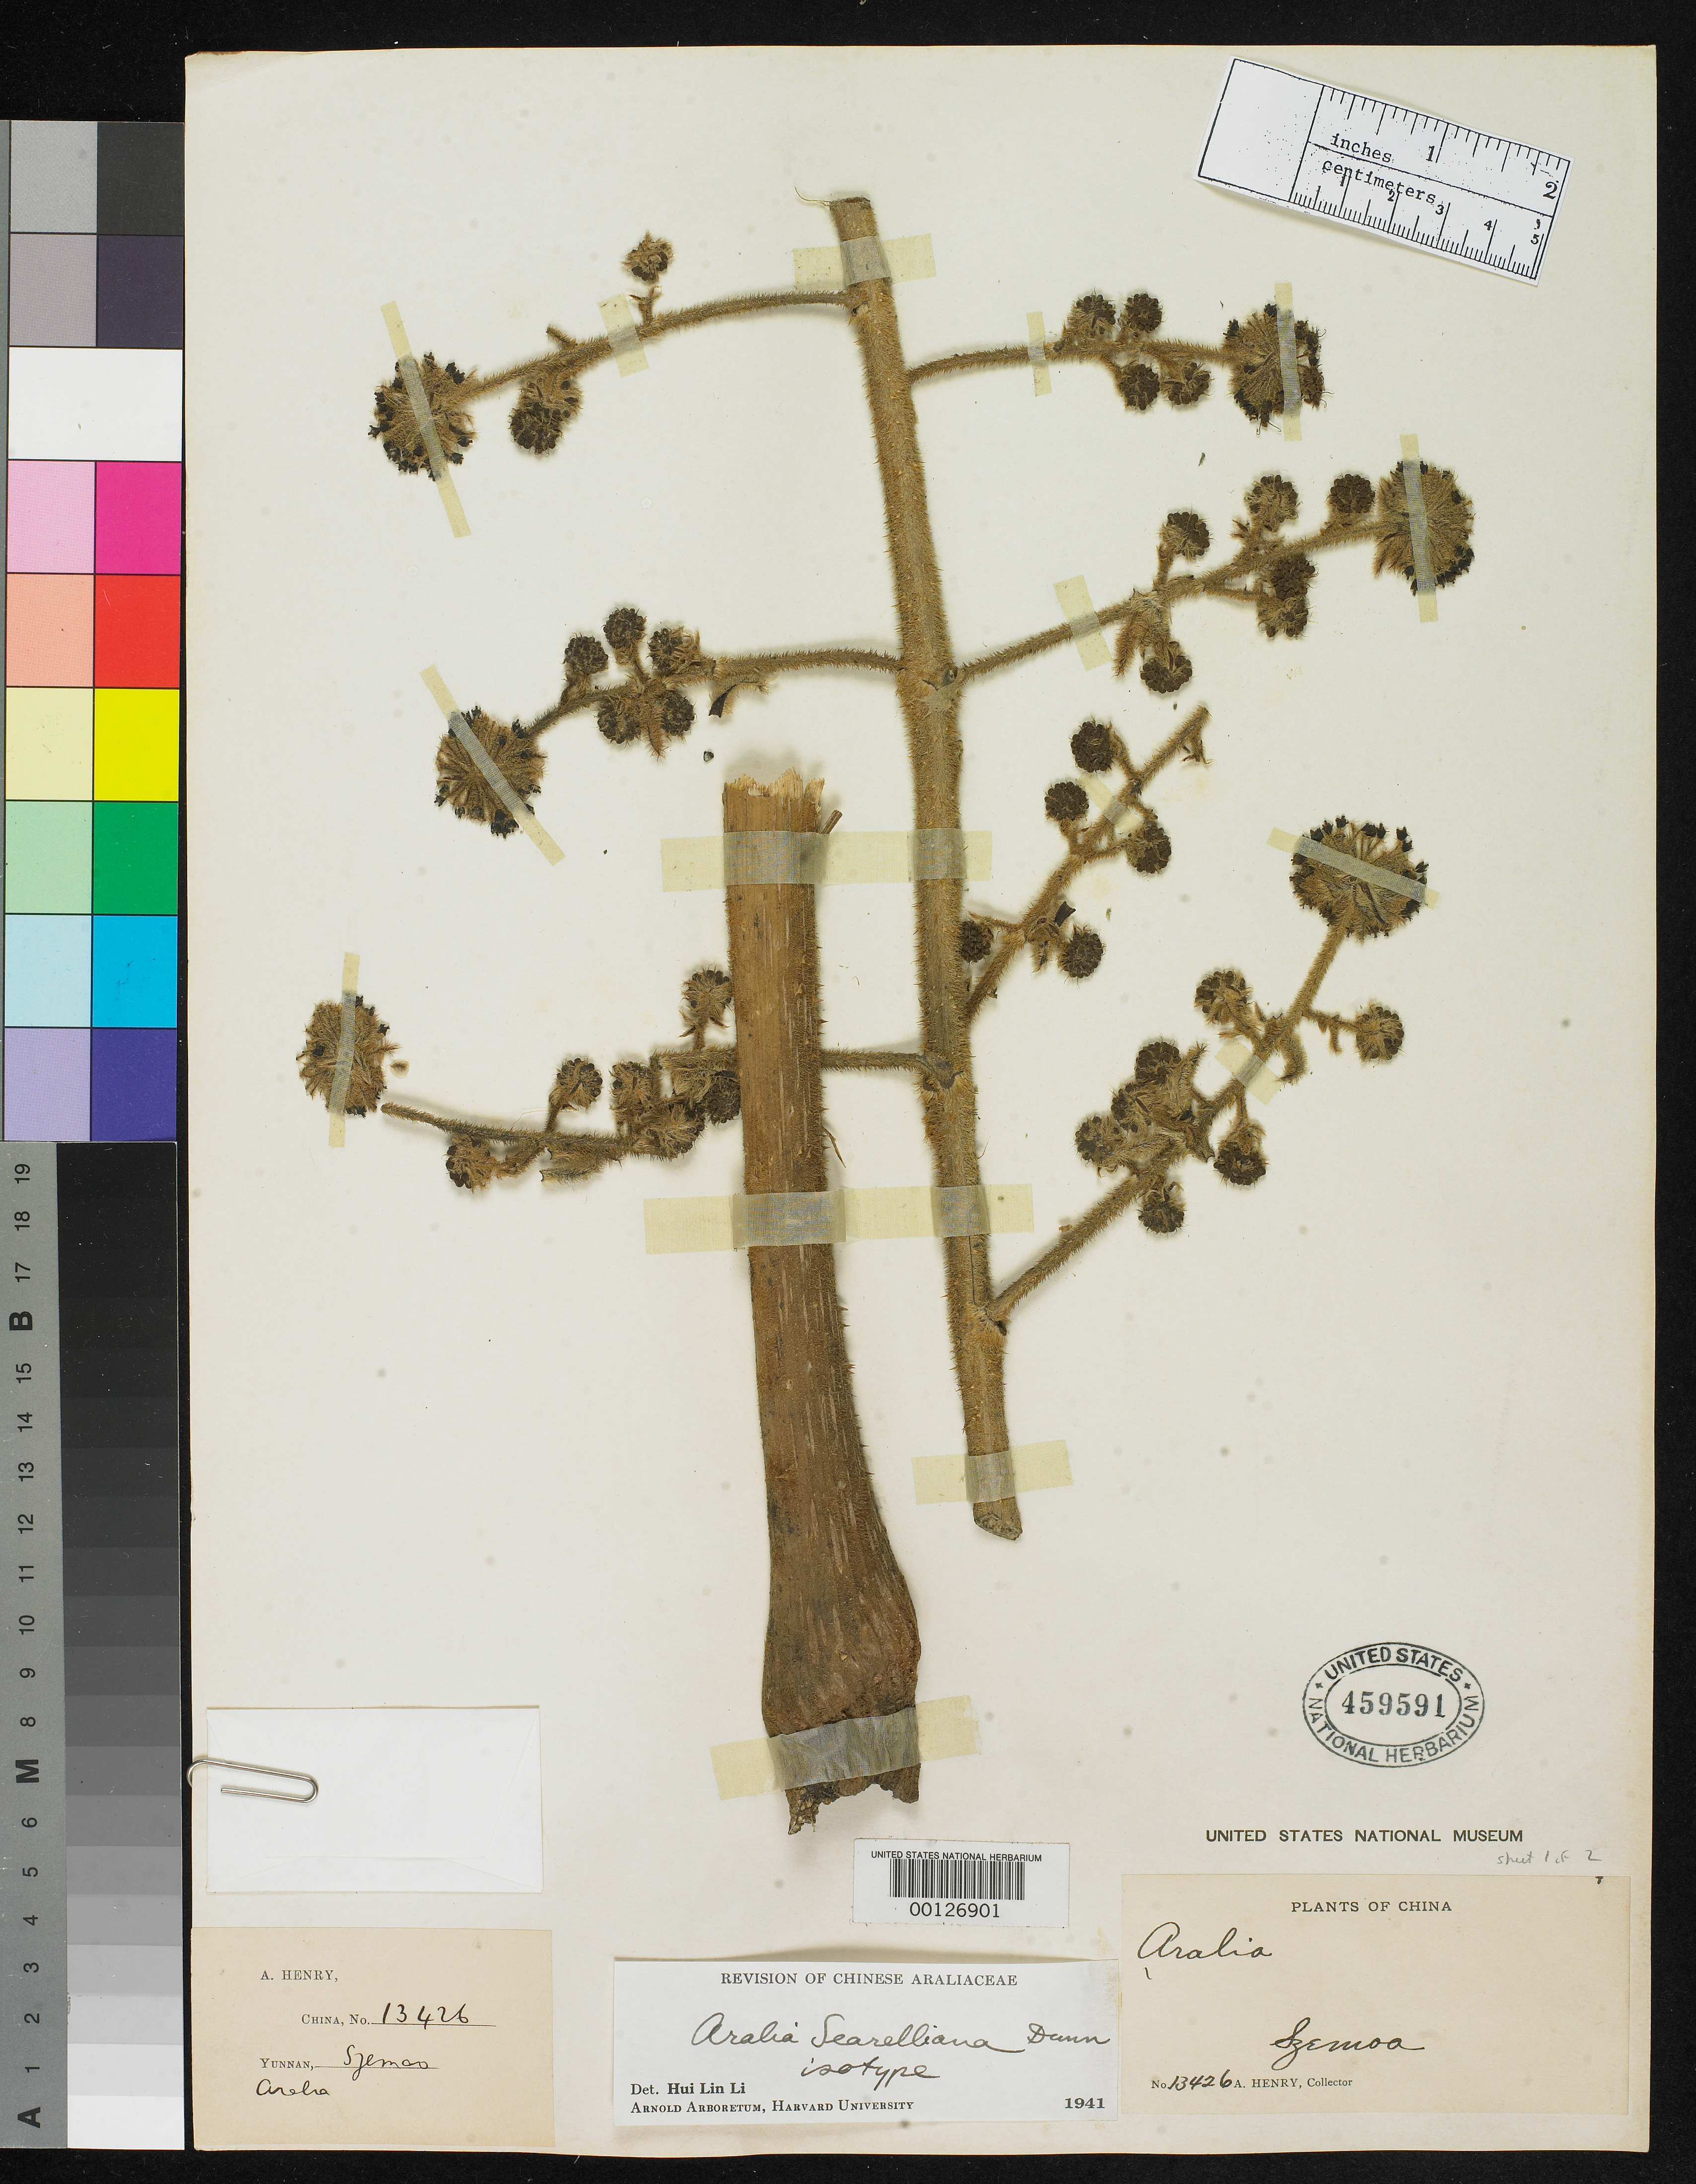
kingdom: Plantae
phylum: Tracheophyta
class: Magnoliopsida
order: Apiales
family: Araliaceae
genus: Aralia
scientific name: Aralia searelliana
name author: Dunn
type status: Isotype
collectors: A. Henry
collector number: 13426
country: China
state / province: Yunnan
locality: Szemao.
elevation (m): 1219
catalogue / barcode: US 459591